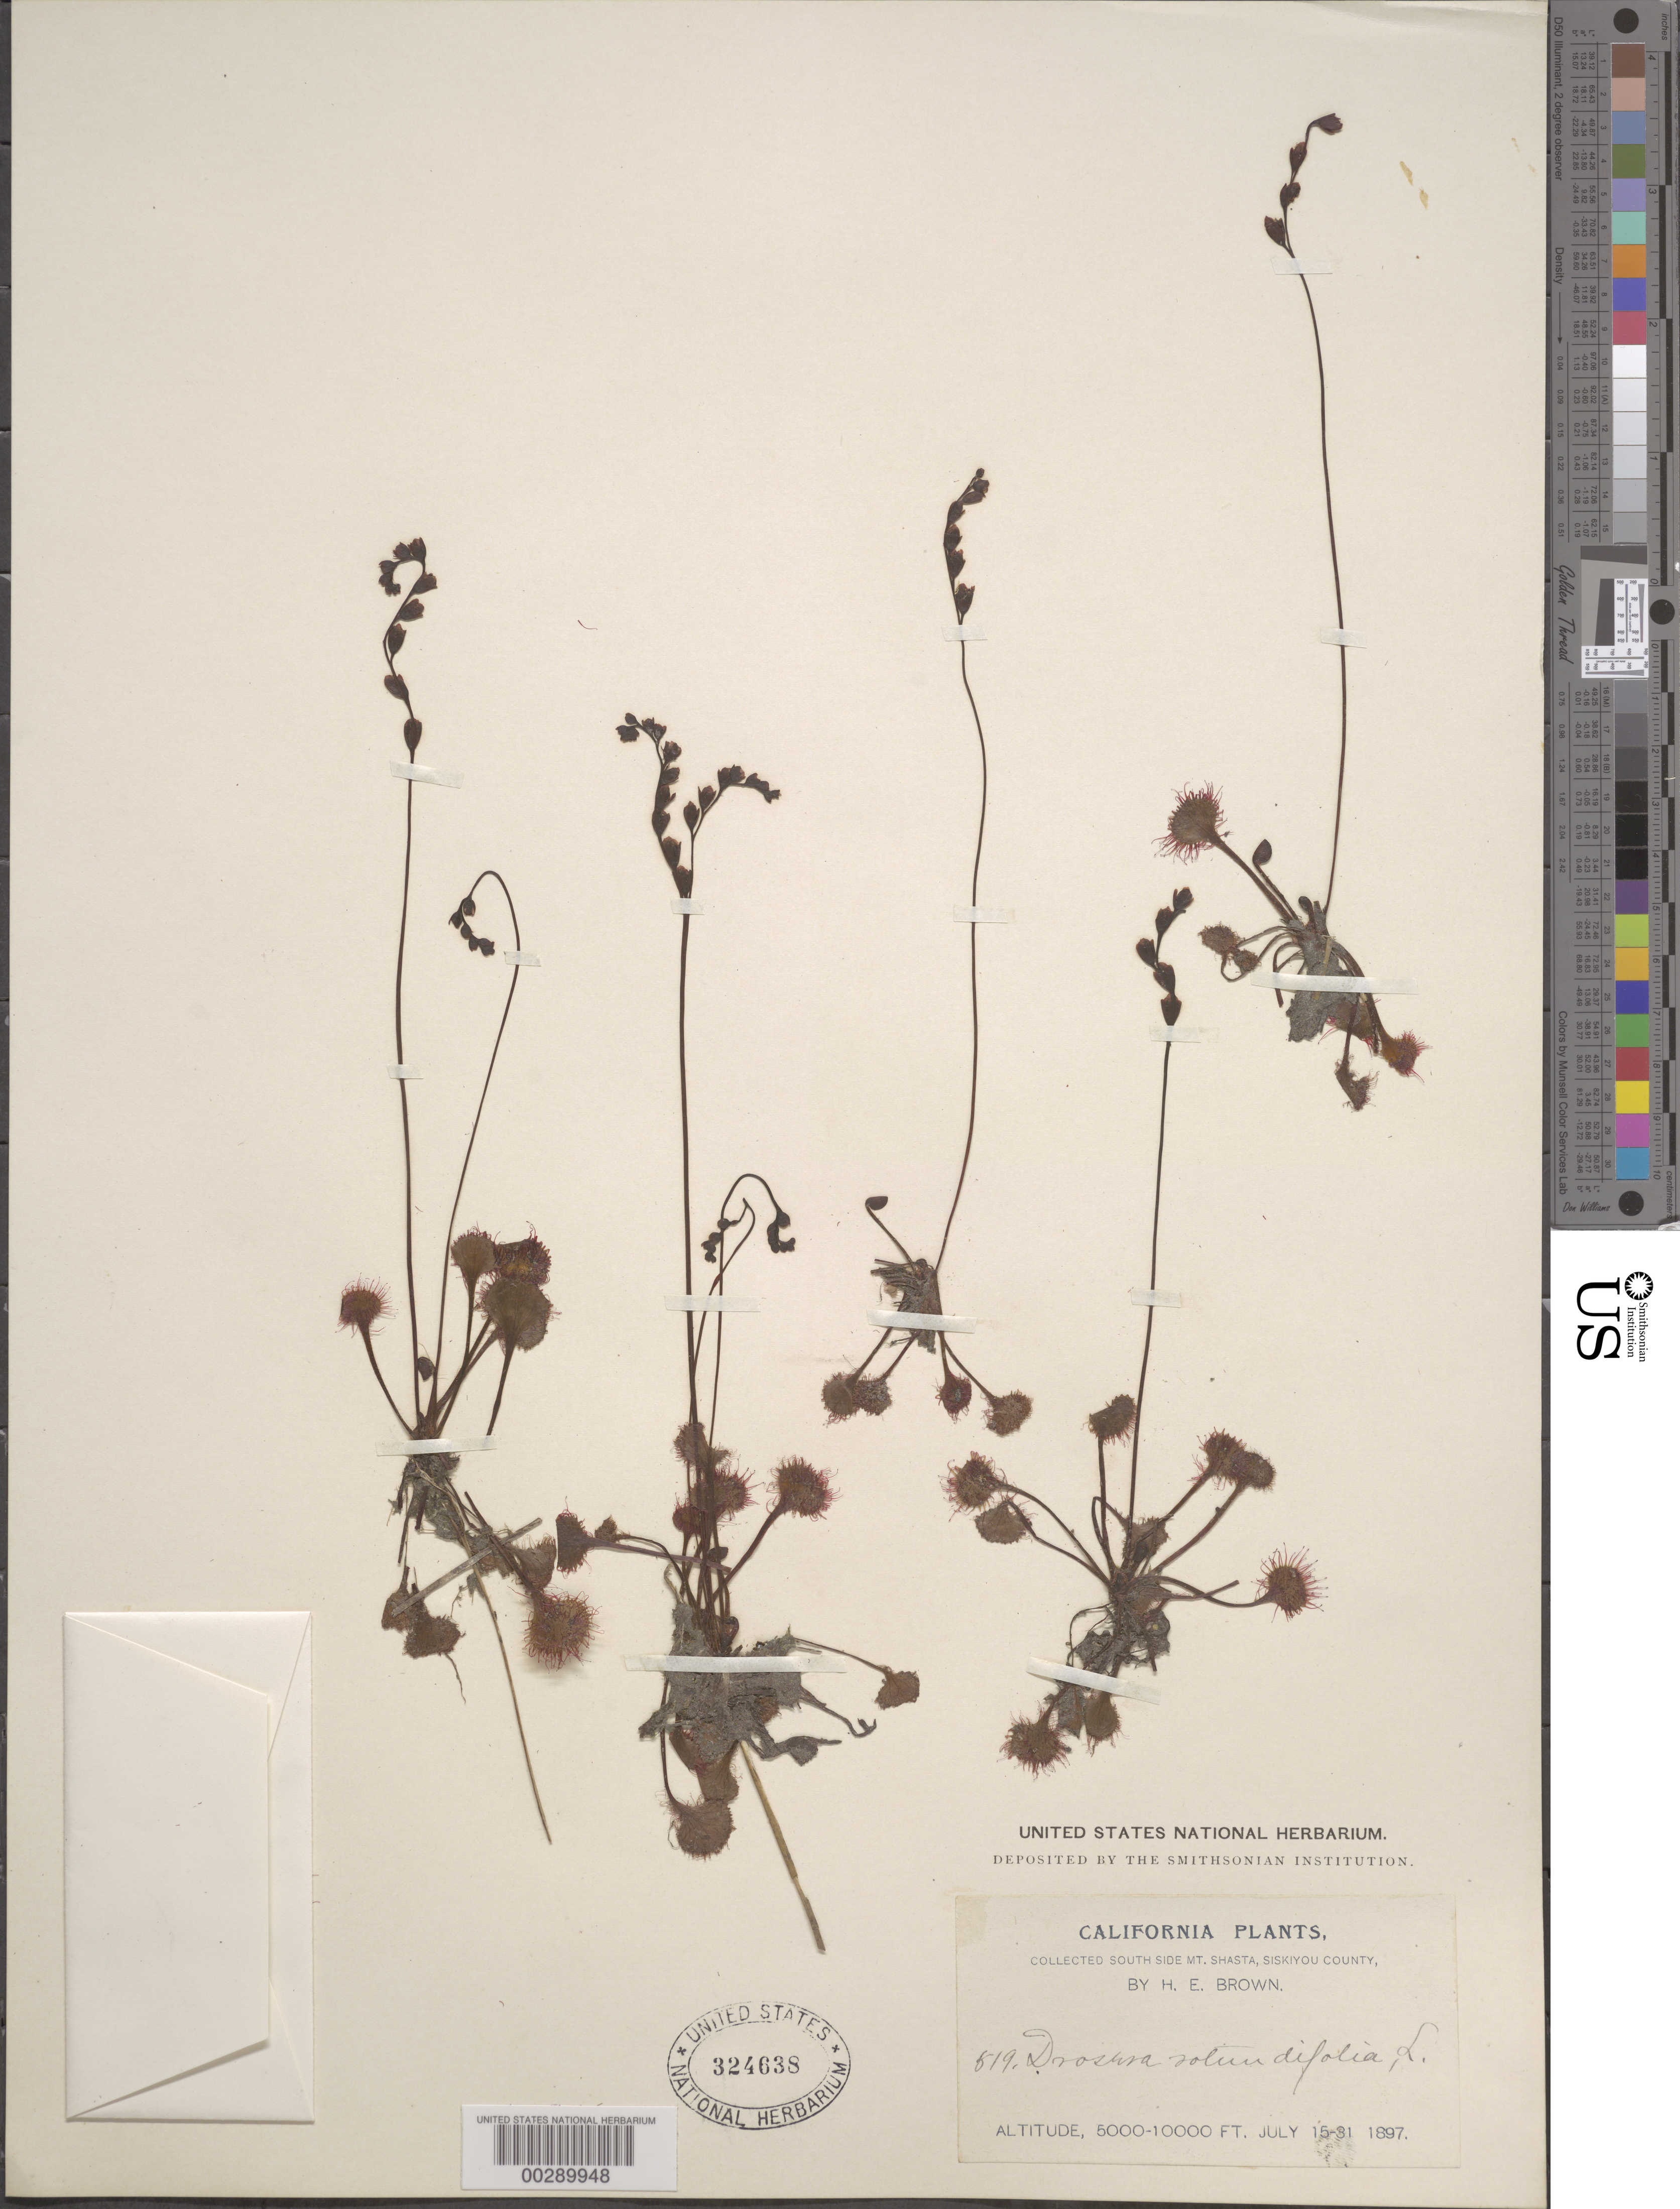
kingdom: Plantae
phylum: Tracheophyta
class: Magnoliopsida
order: Caryophyllales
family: Droseraceae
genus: Drosera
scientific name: Drosera rotundifolia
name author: L.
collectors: H. E. Brown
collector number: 519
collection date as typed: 15 Jul 1897 to 31 Jul 1897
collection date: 1897-07-15/1897-07-31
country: United States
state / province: California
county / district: Siskiyou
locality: S side, mt. shasta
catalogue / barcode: US 324638